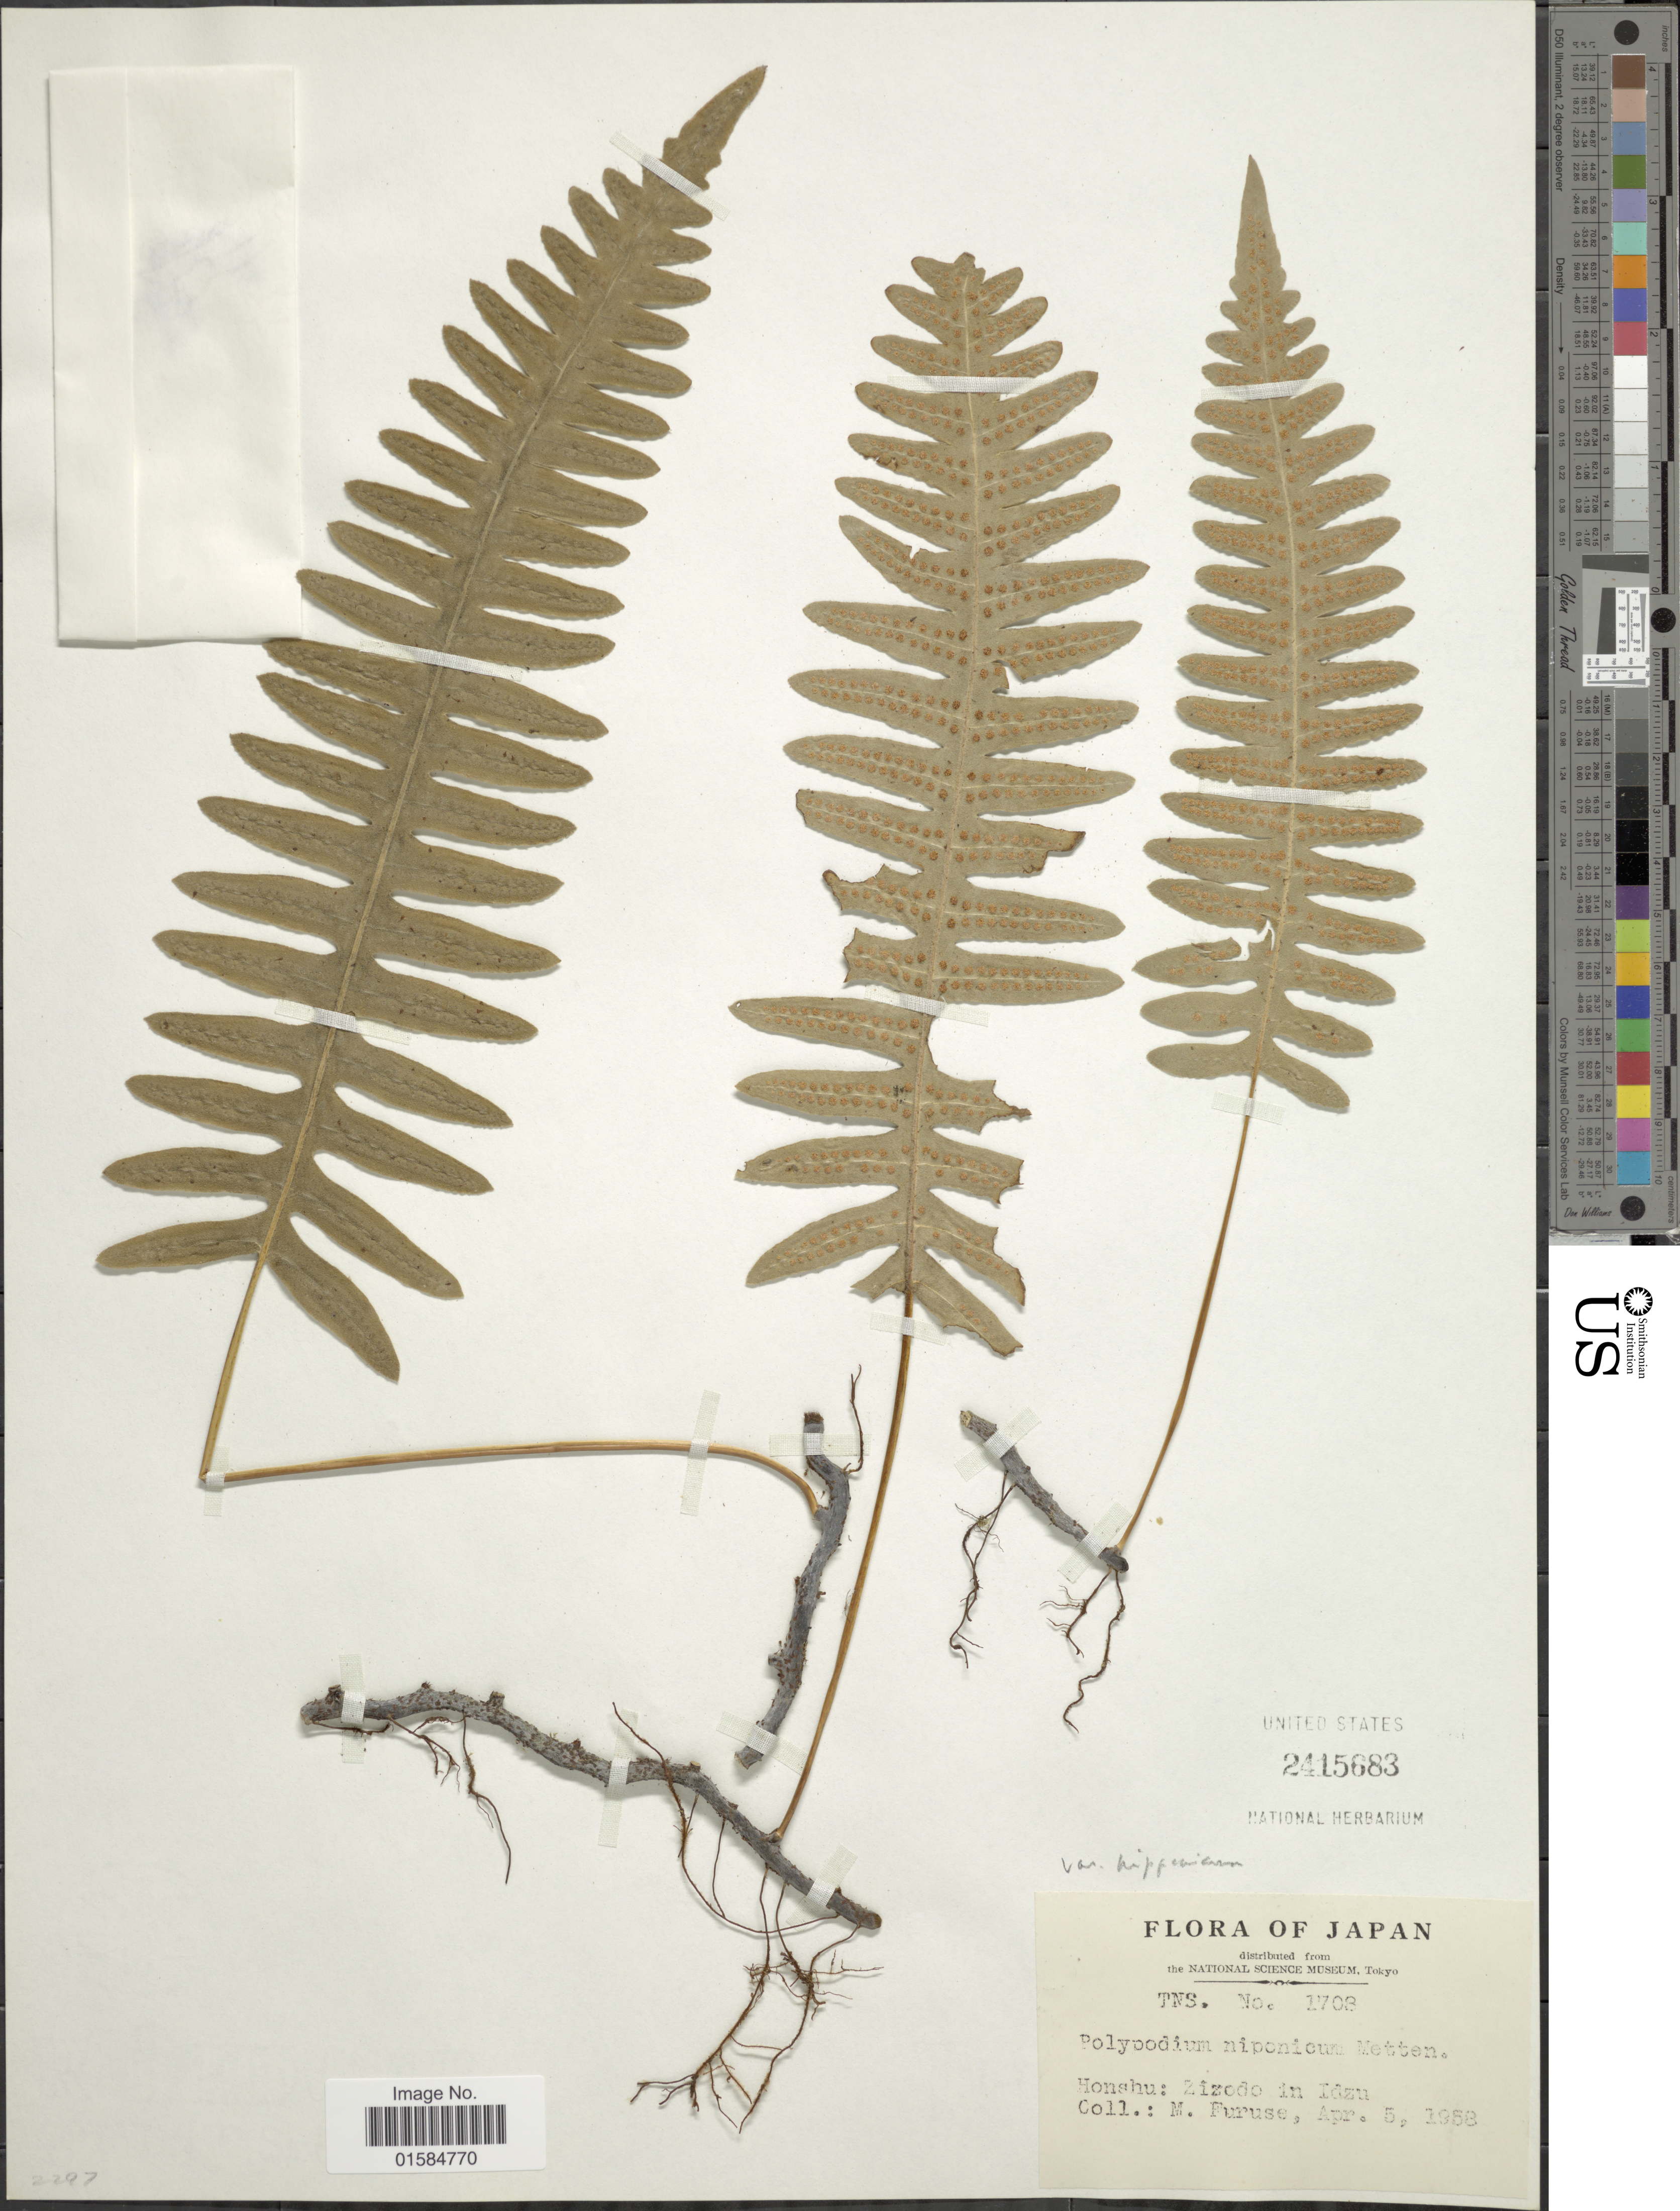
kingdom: Plantae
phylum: Tracheophyta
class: Polypodiopsida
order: Polypodiales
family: Polypodiaceae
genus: Goniophlebium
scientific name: Goniophlebium niponicum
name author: (Mett.) Bedd.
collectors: M. Furuse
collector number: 1703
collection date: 1953-04-05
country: Japan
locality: Honshu: Zizodo in Idzu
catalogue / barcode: US 2415683